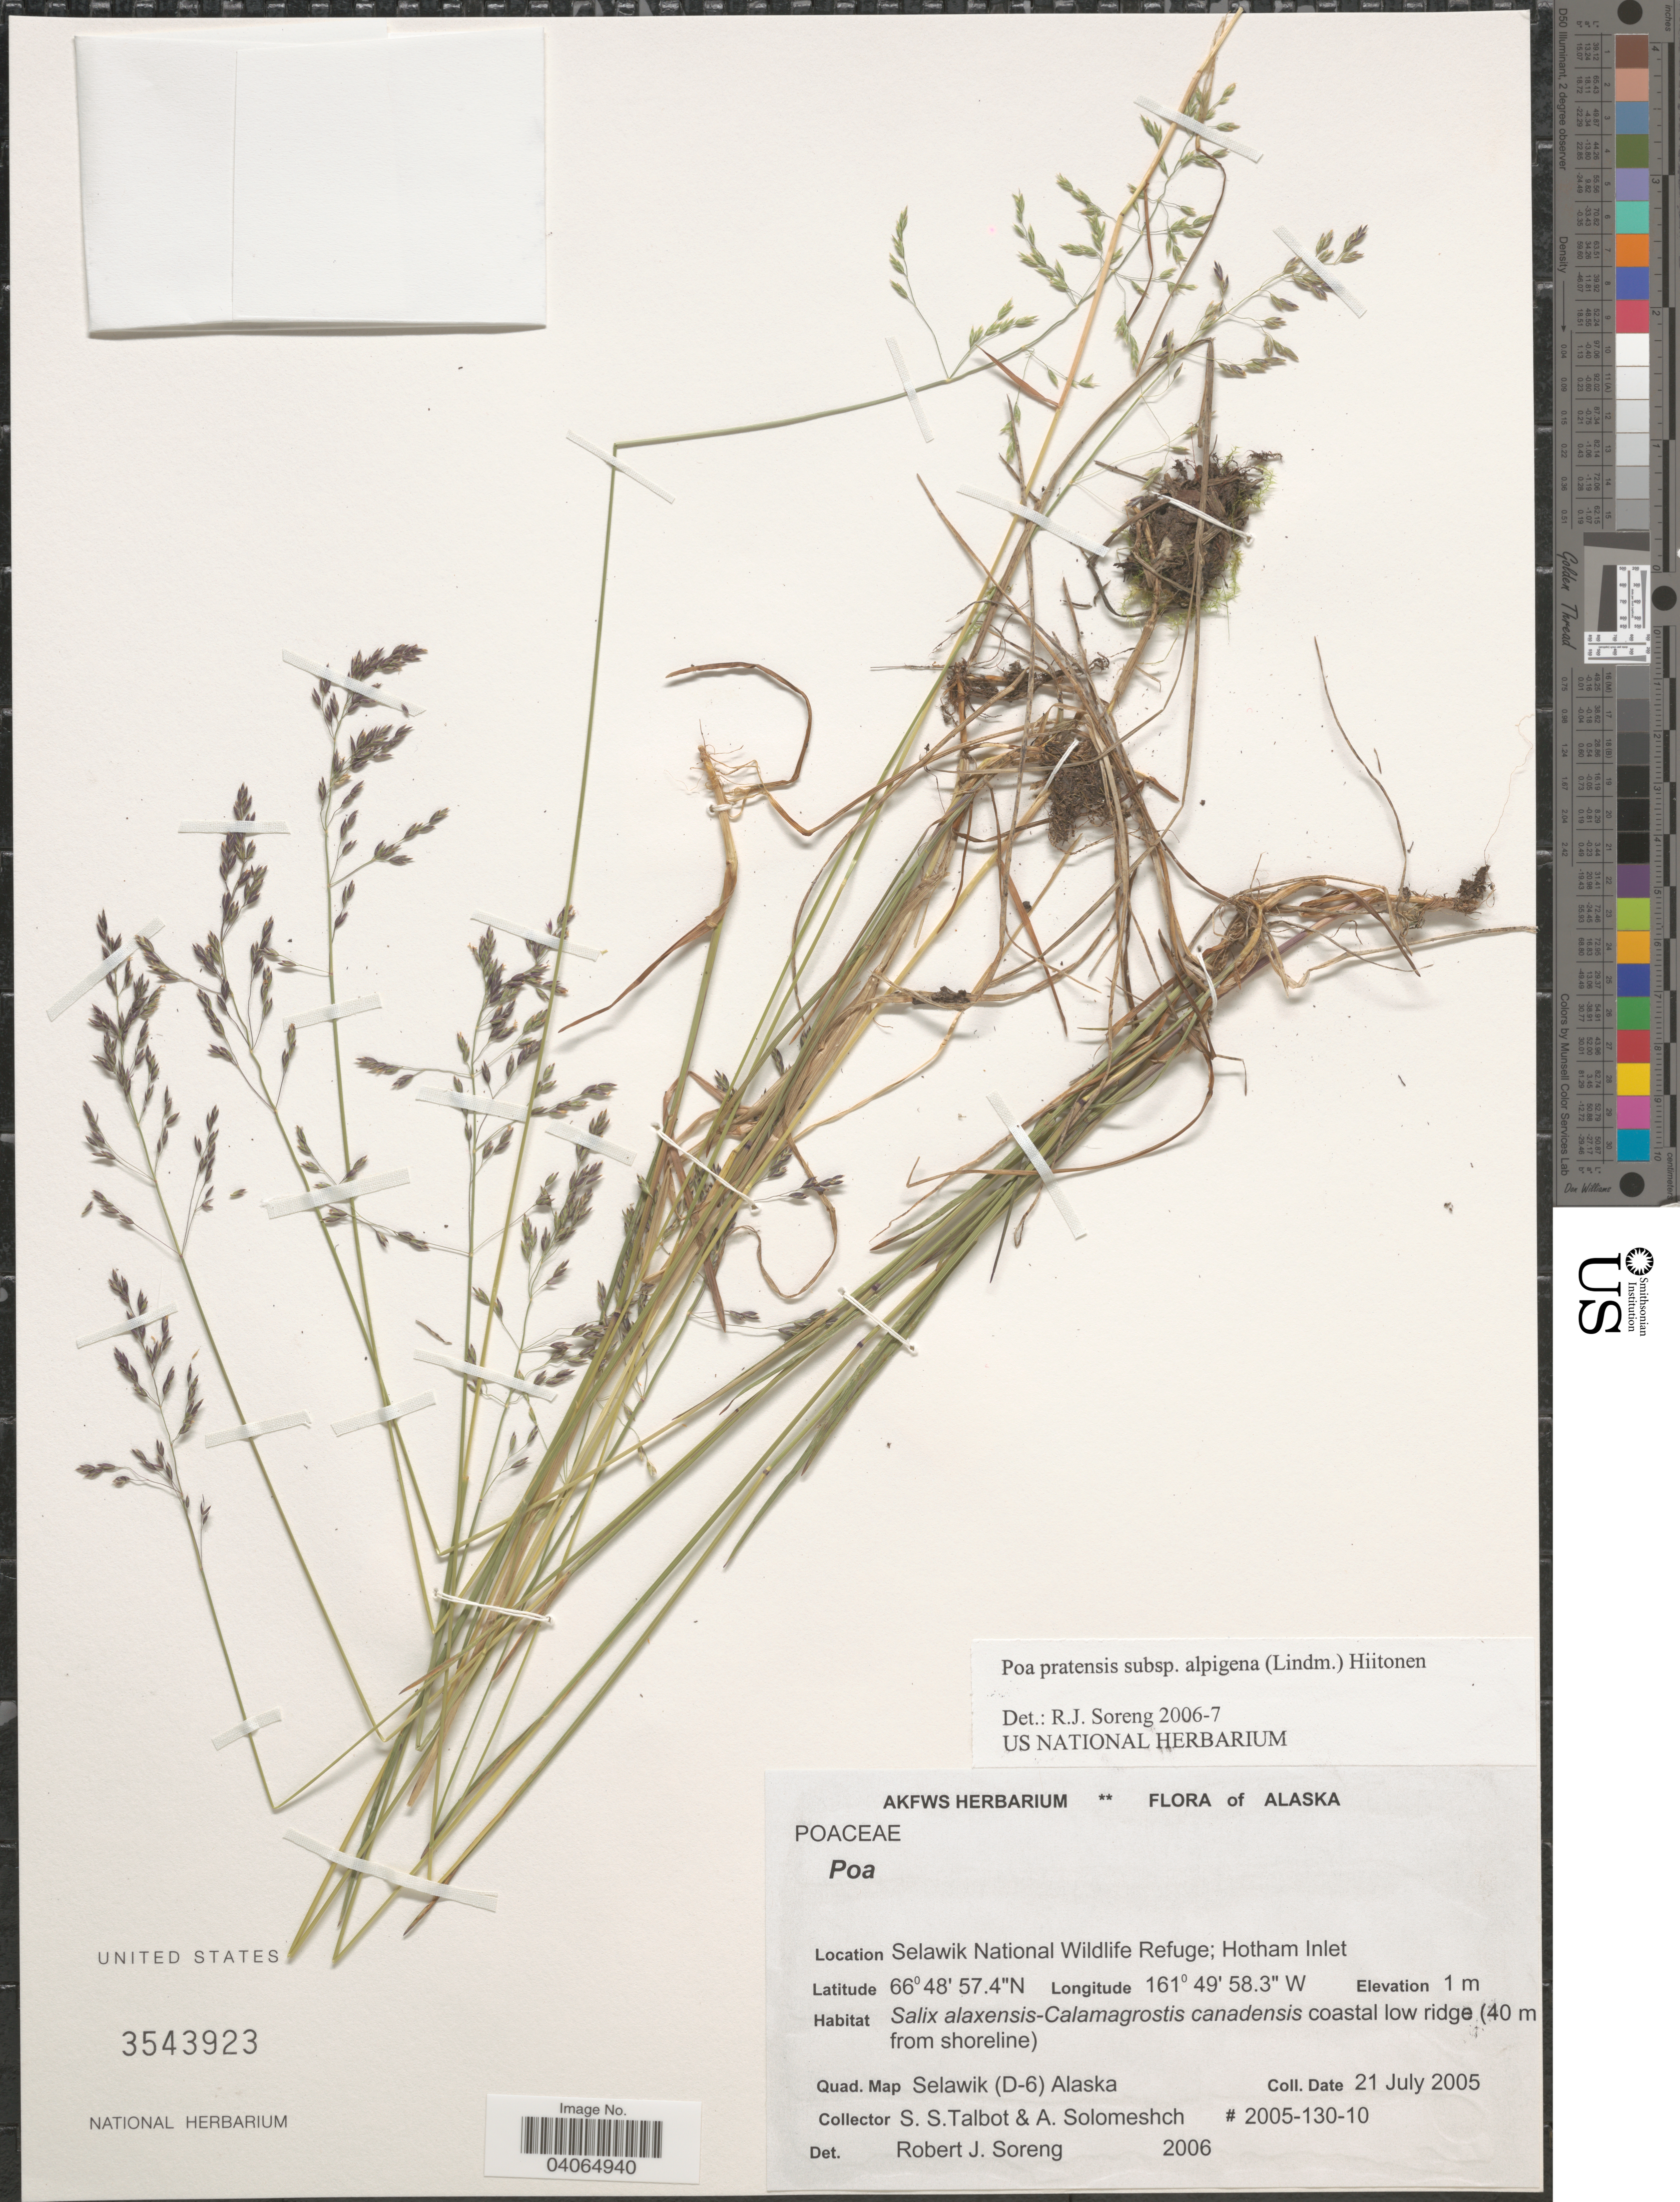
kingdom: Plantae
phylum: Tracheophyta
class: Liliopsida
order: Poales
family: Poaceae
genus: Poa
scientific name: Poa pratensis subsp. alpigena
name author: (Lindm.) Hiitonen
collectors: S. S. Talbot & A. Solomeshch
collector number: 2005-130-10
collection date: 2005-07-21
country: United States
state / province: Alaska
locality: Selawik National Wildlife Refuge; Hotham Inlet. Coastal low ridge (40 m from shoreline). Quad. Map Selawik (D-6).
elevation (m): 1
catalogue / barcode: US 3543923